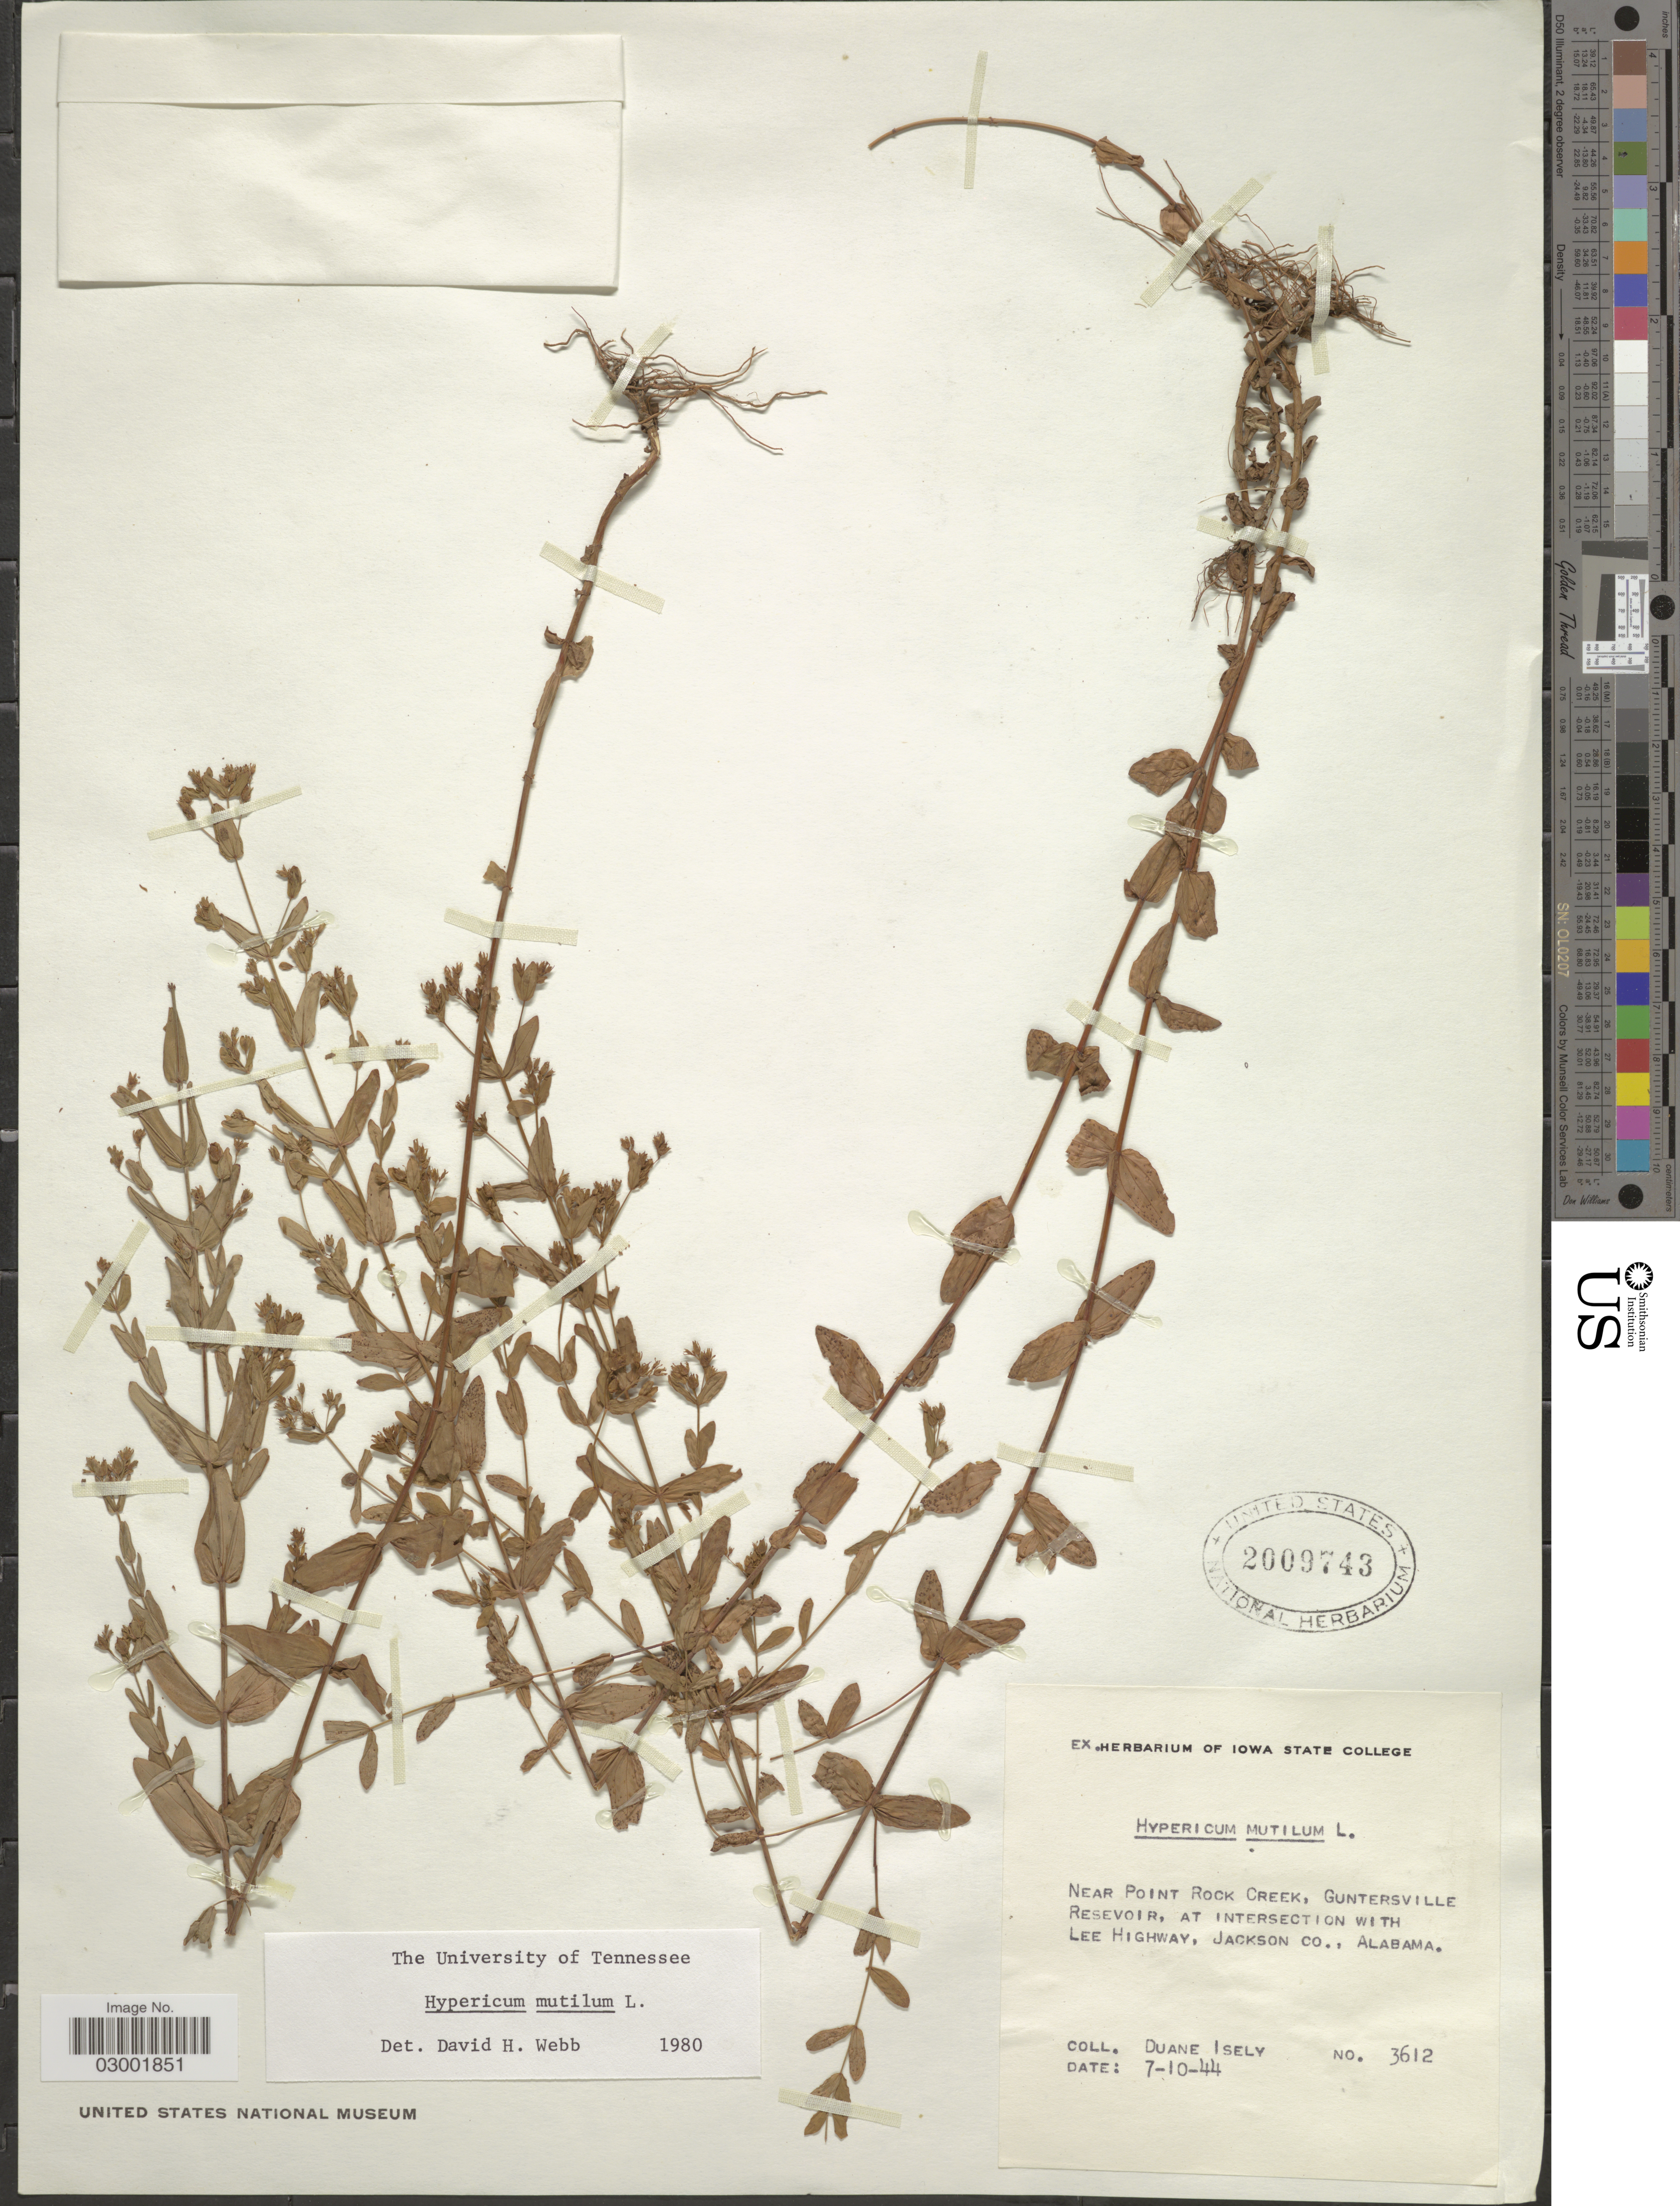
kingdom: Plantae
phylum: Tracheophyta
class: Magnoliopsida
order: Malpighiales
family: Hypericaceae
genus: Hypericum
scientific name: Hypericum mutilum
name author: L.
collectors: D. Isely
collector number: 3612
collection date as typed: Transcribed d/m/y: 10/7/44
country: United States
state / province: Alabama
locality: Near Point Rock Creek, Guntersville Reservoir, at Intersection with Lee Highway, Jackson Co.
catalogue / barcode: US 2009743